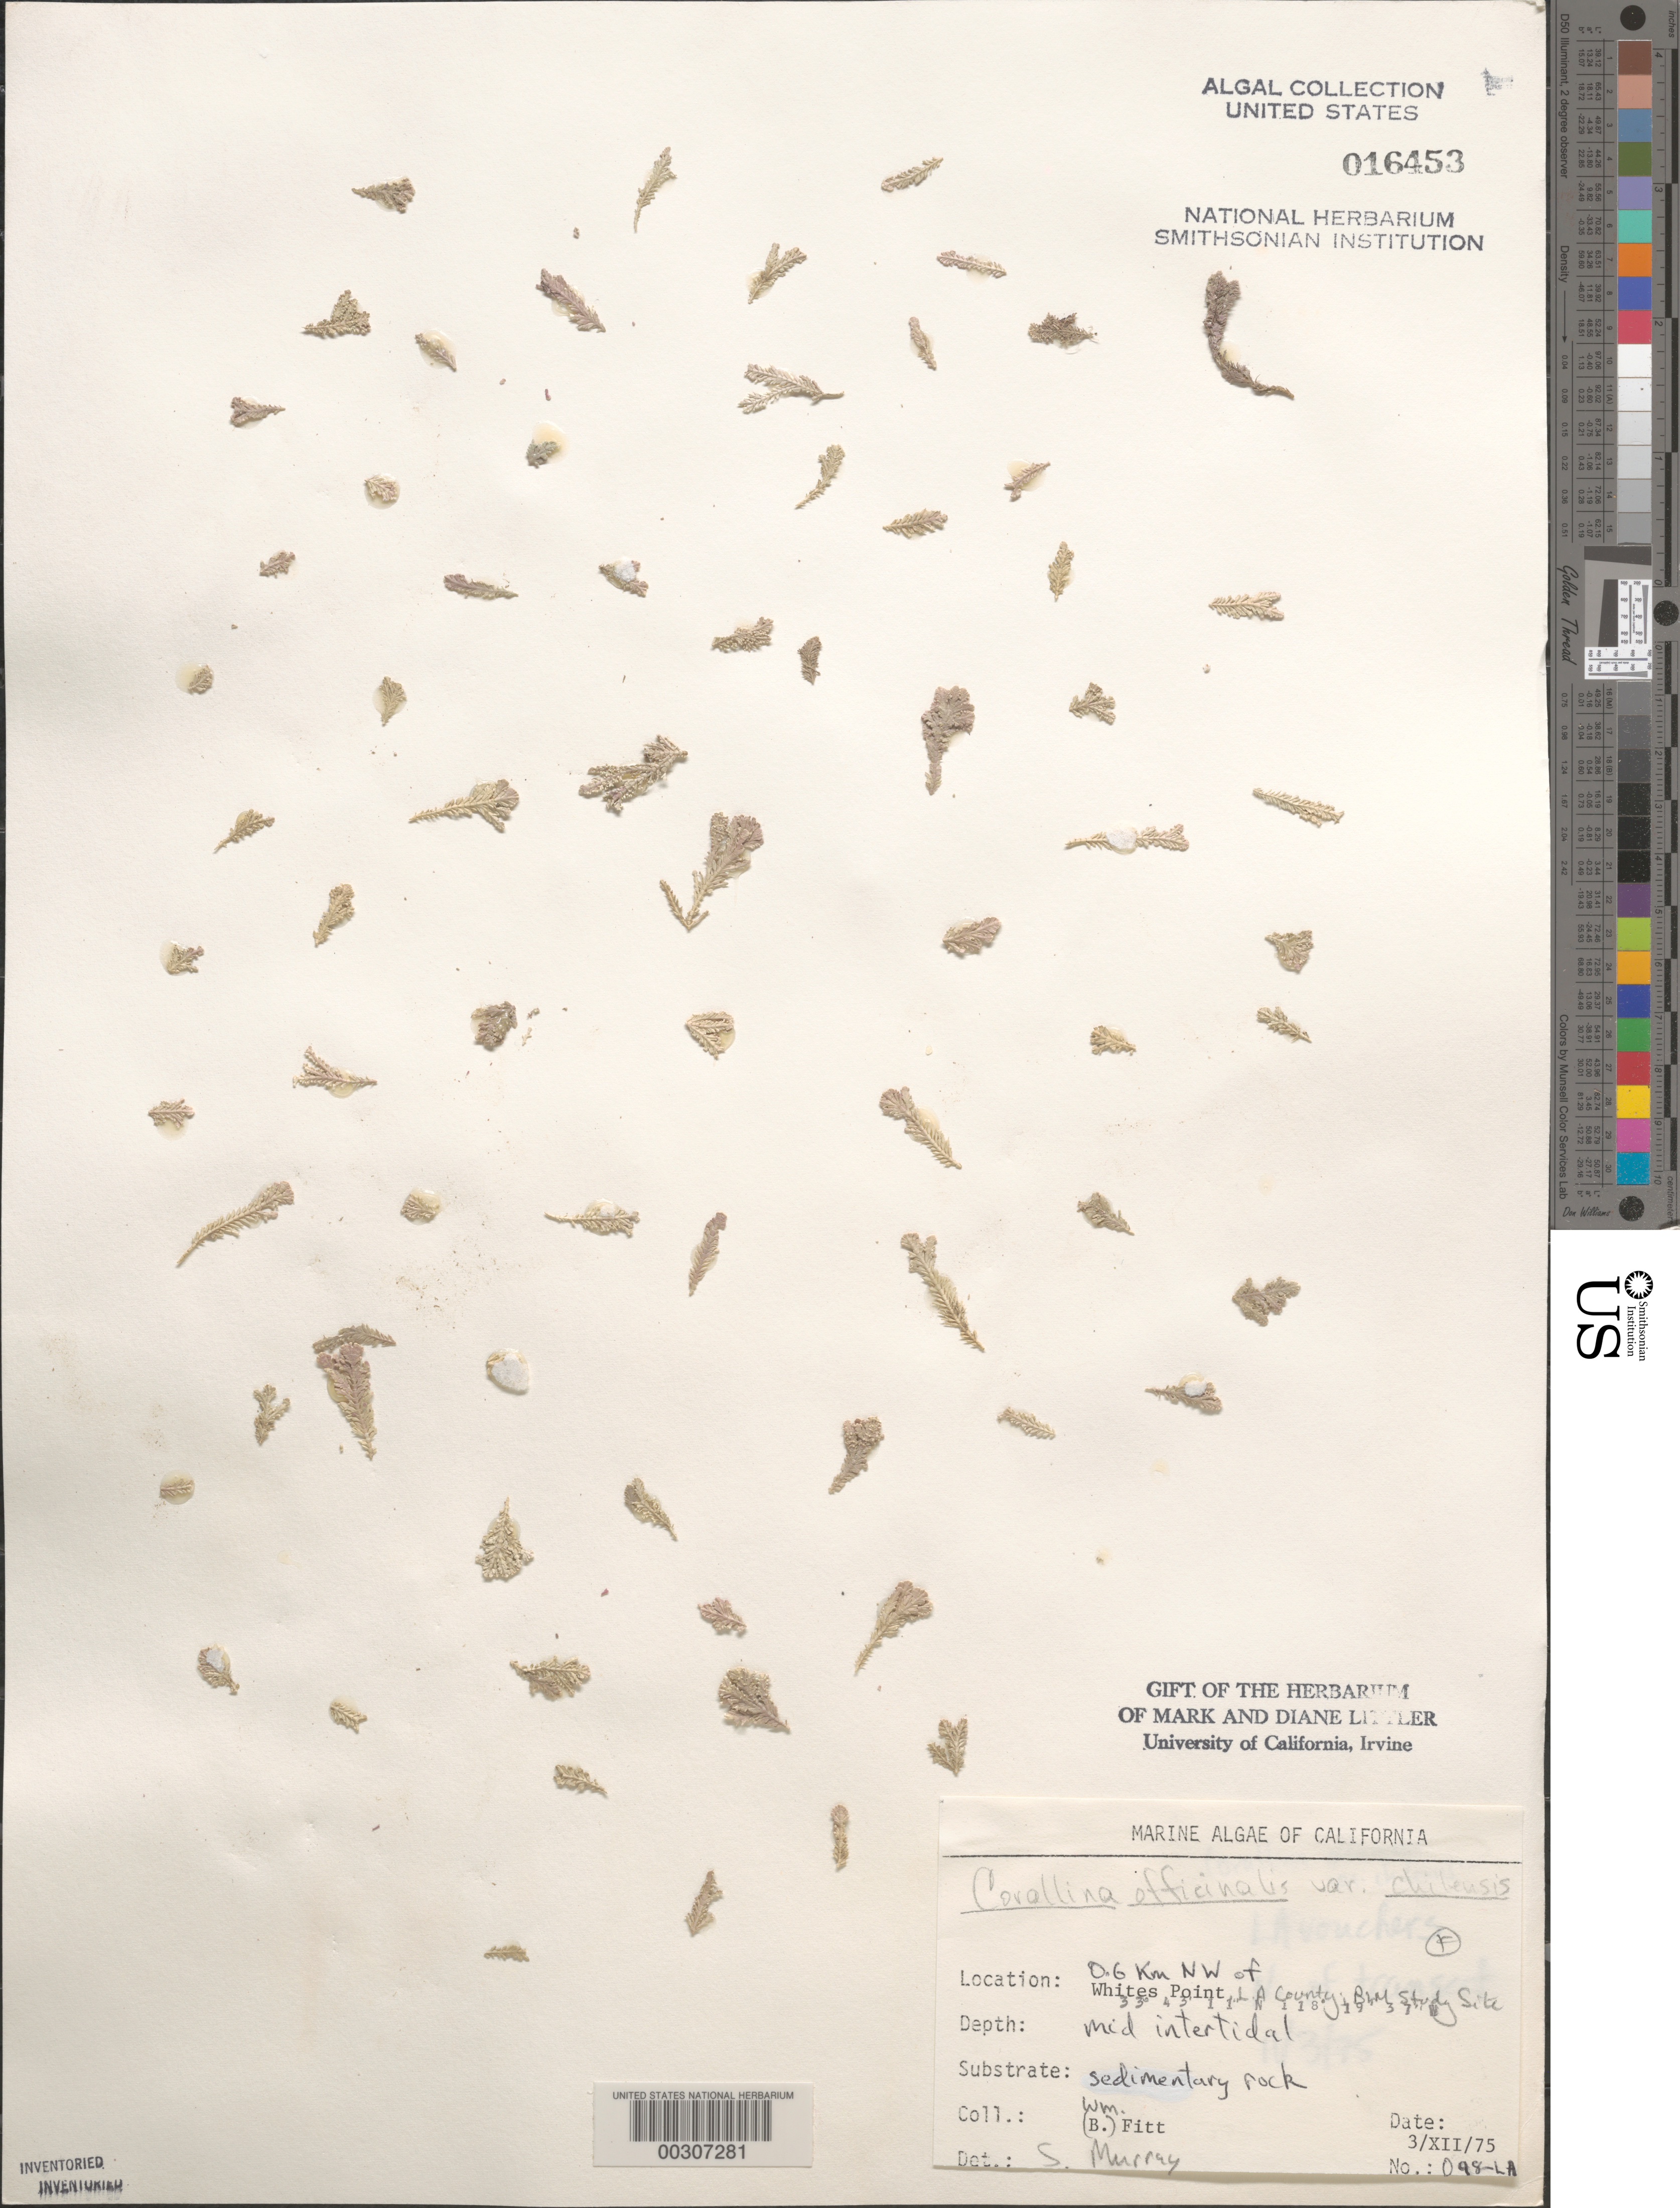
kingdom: Plantae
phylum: Rhodophyta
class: Florideophyceae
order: Corallinales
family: Corallinaceae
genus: Corallina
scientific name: Corallina officinalis var. chilensis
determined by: Murray, S. N.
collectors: W. Fitt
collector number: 098-LA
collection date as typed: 03 Dec 1975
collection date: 1975-12-03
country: United States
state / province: California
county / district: Los Angeles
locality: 0.6 km northwest of Whites Point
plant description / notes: BLM-SOCALBIGHT Rocky Intertidal Survey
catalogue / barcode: US 16453